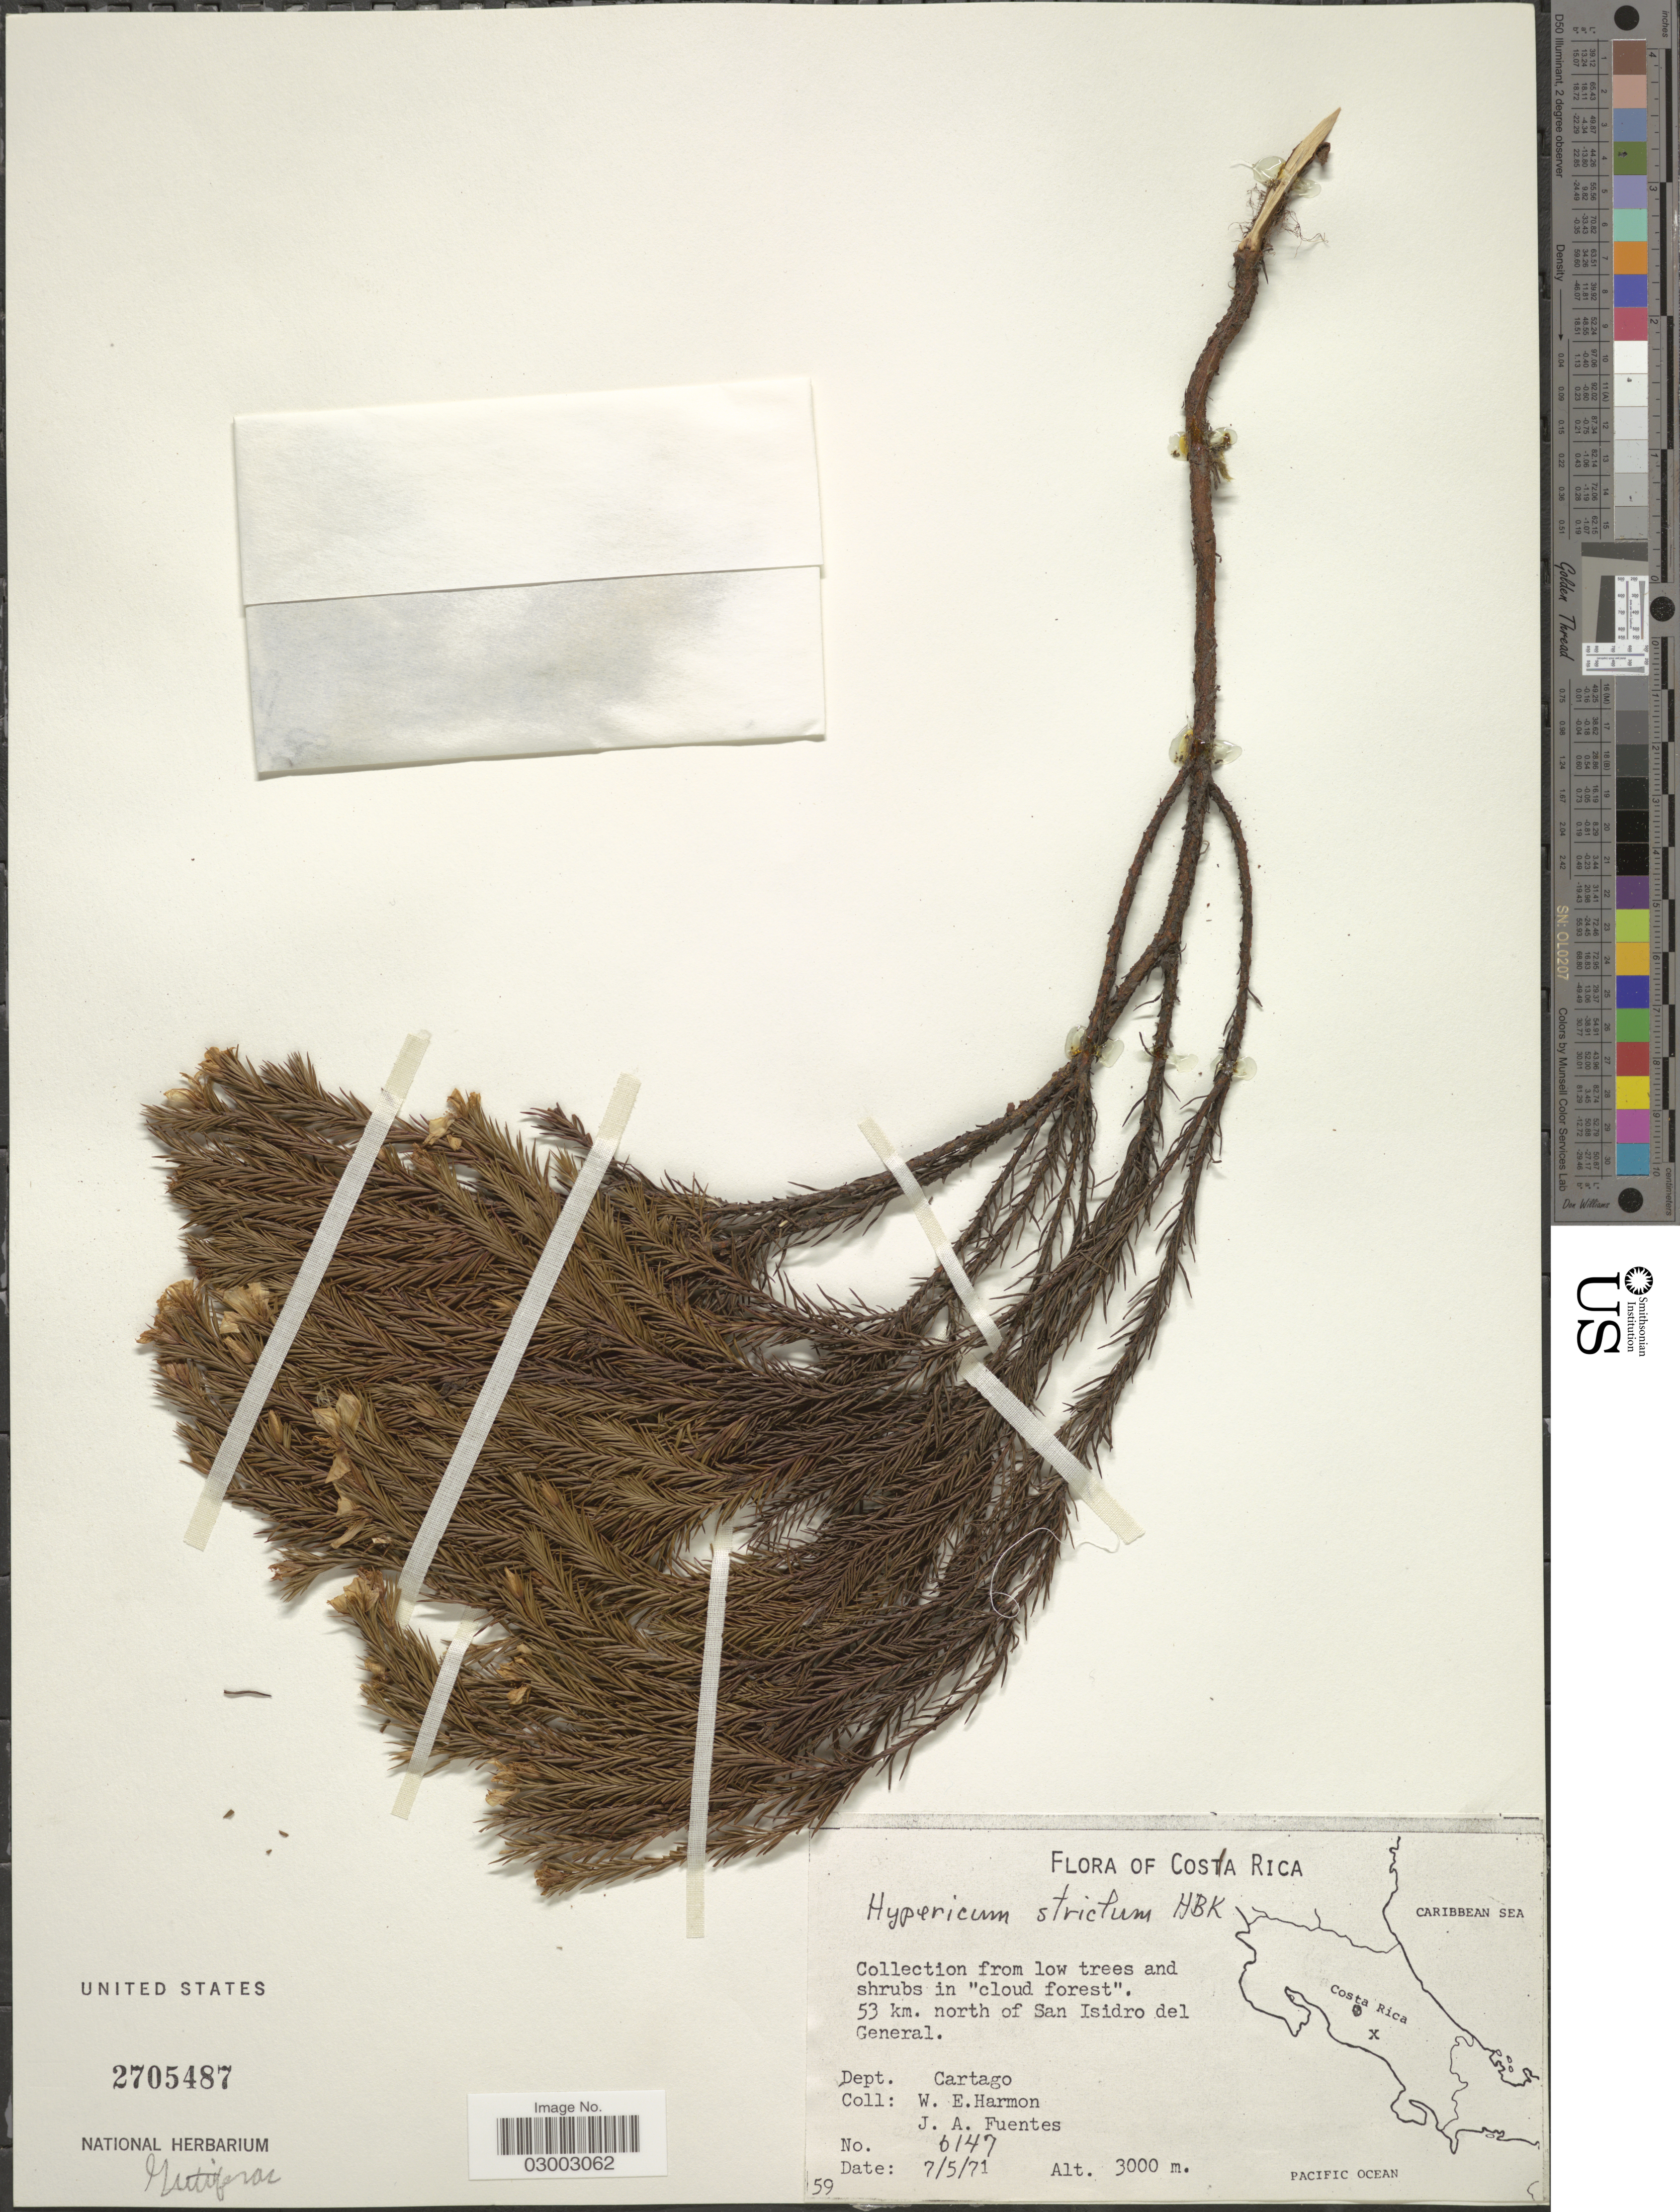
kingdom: Plantae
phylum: Tracheophyta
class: Magnoliopsida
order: Malpighiales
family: Hypericaceae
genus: Hypericum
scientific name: Hypericum strictum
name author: Kunth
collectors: W. E. Harmon & J. Fuentes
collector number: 6147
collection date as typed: Transcribed d/m/y: 7/5/71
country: Costa Rica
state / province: Cartago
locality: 53 km. north of San Isidro del General, Dept. Cartago.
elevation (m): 3000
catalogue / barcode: US 2705487